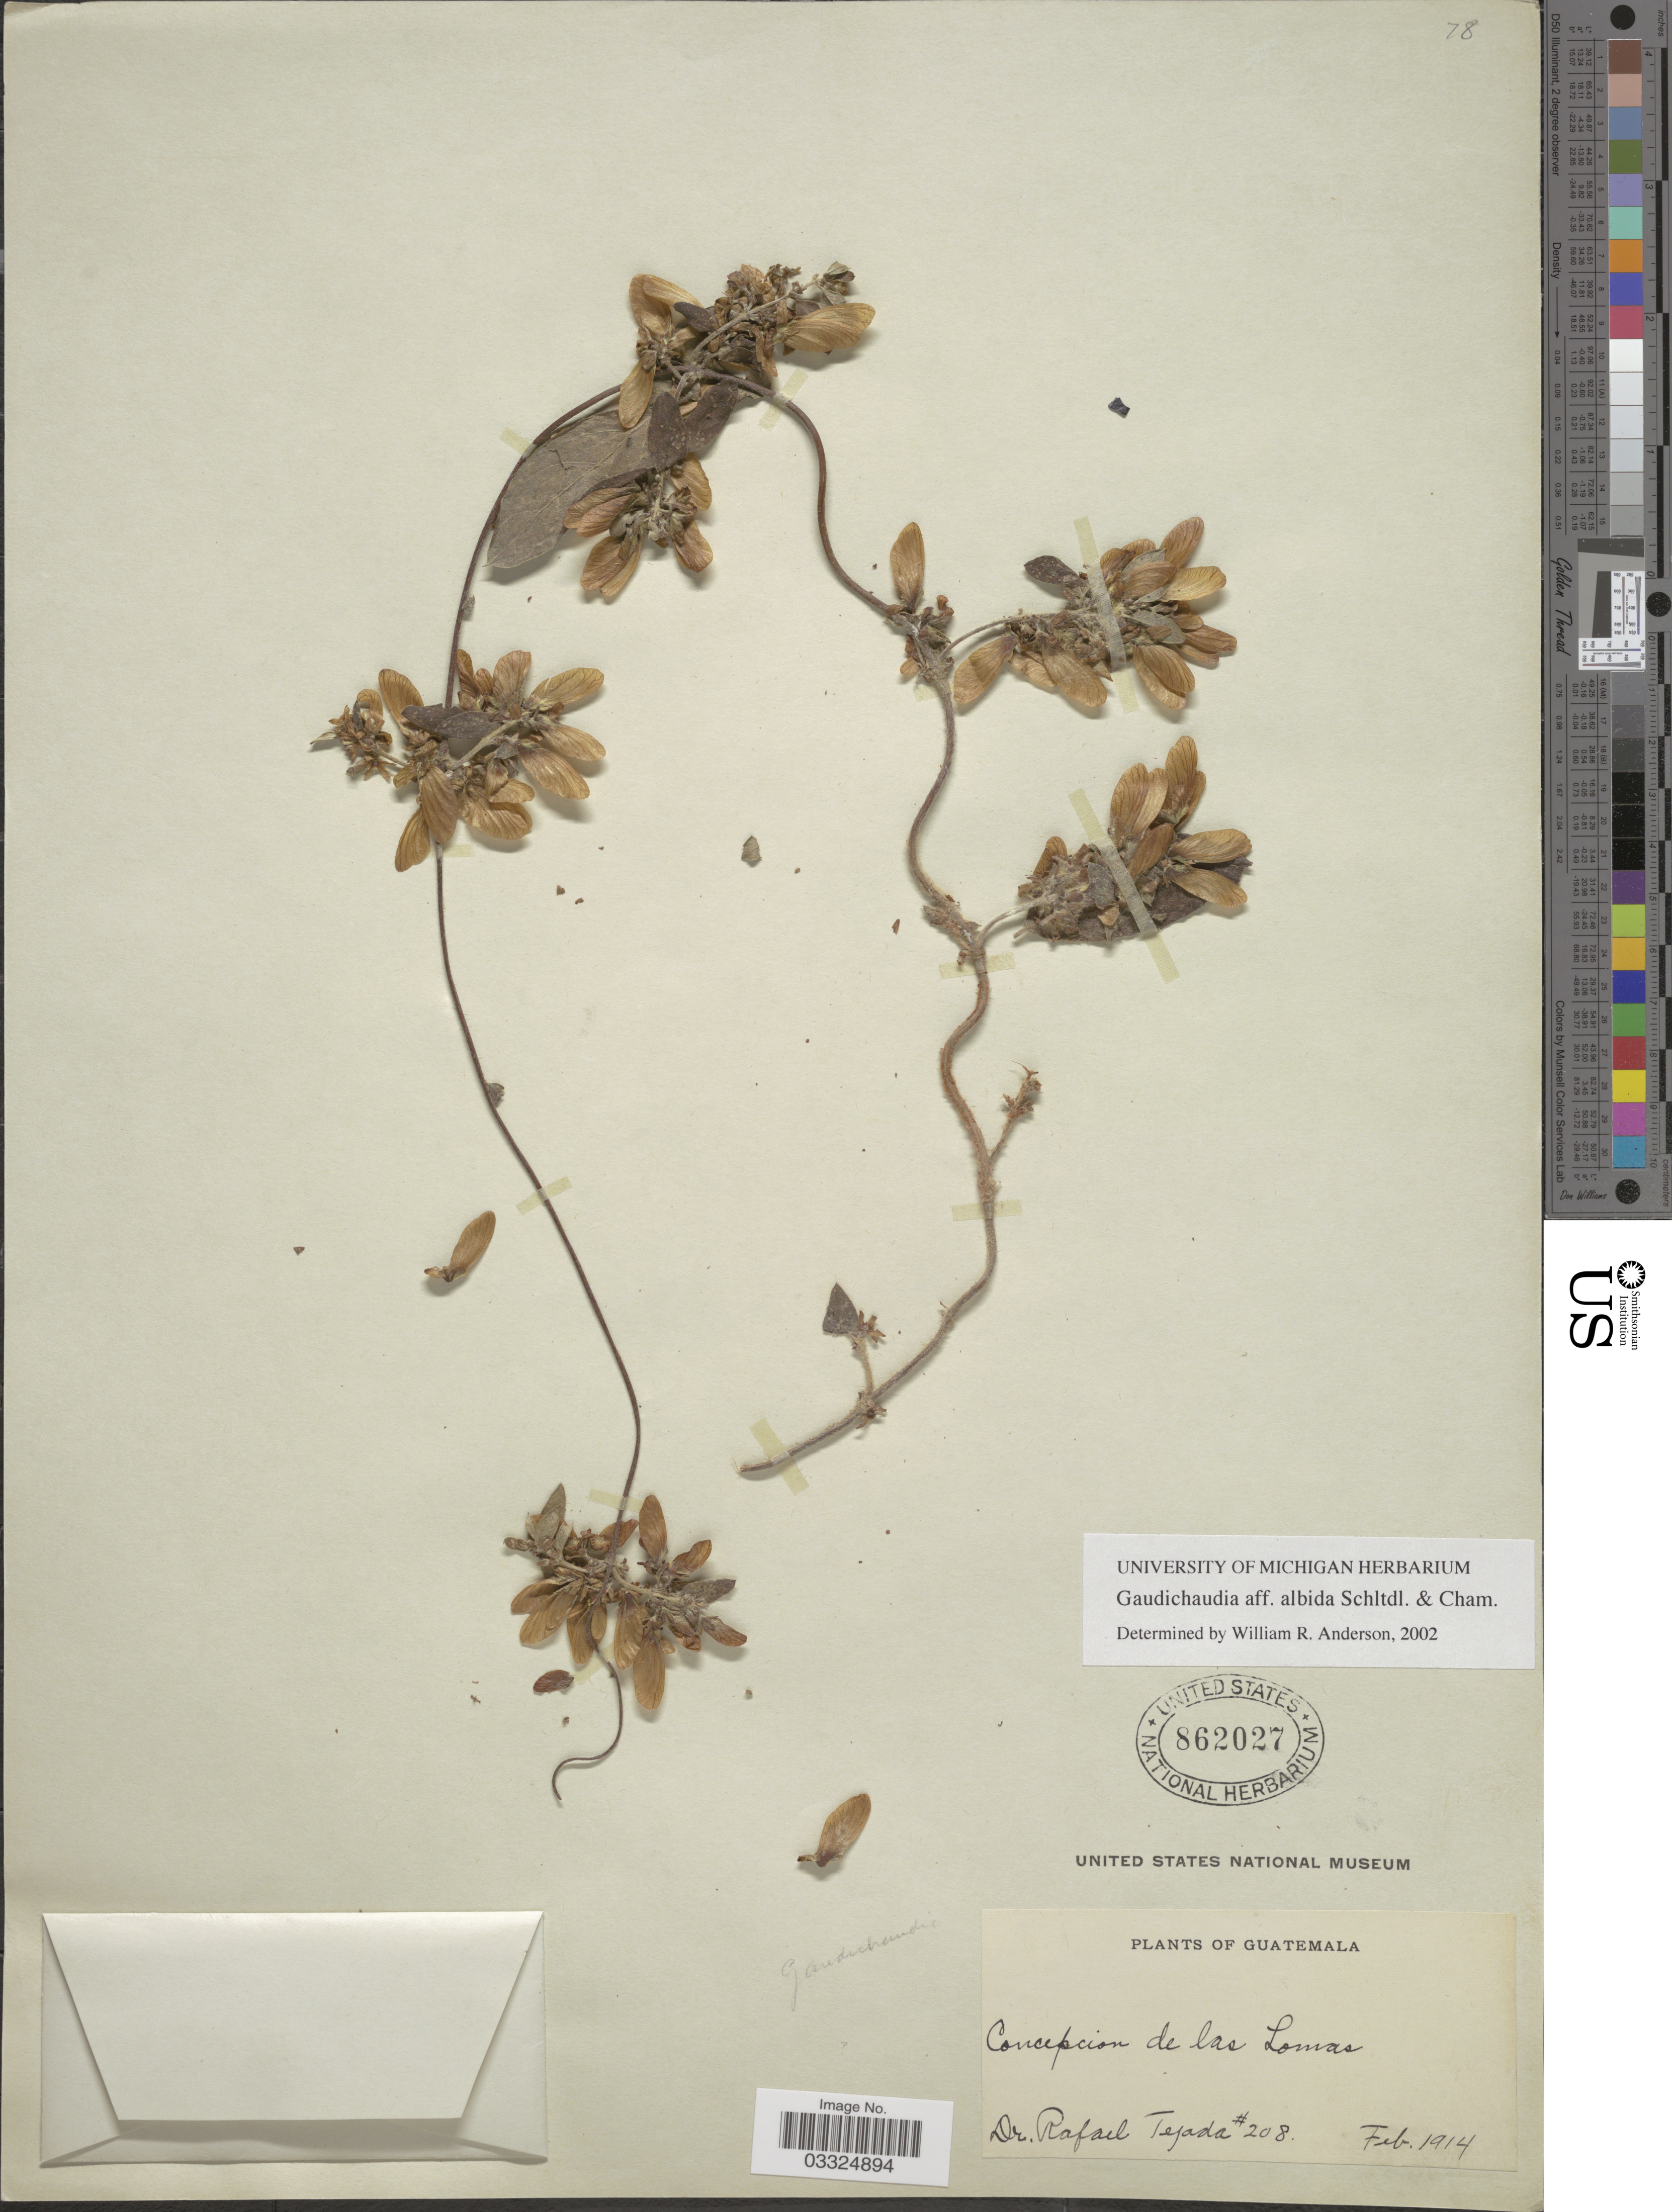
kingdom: Plantae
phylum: Tracheophyta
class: Magnoliopsida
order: Malpighiales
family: Malpighiaceae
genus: Gaudichaudia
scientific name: Gaudichaudia albida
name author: Schltdl. & Cham.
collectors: R. Tejada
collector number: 208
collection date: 1914-02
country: Guatemala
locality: Concepcion de las Lomas.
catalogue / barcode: US 862027